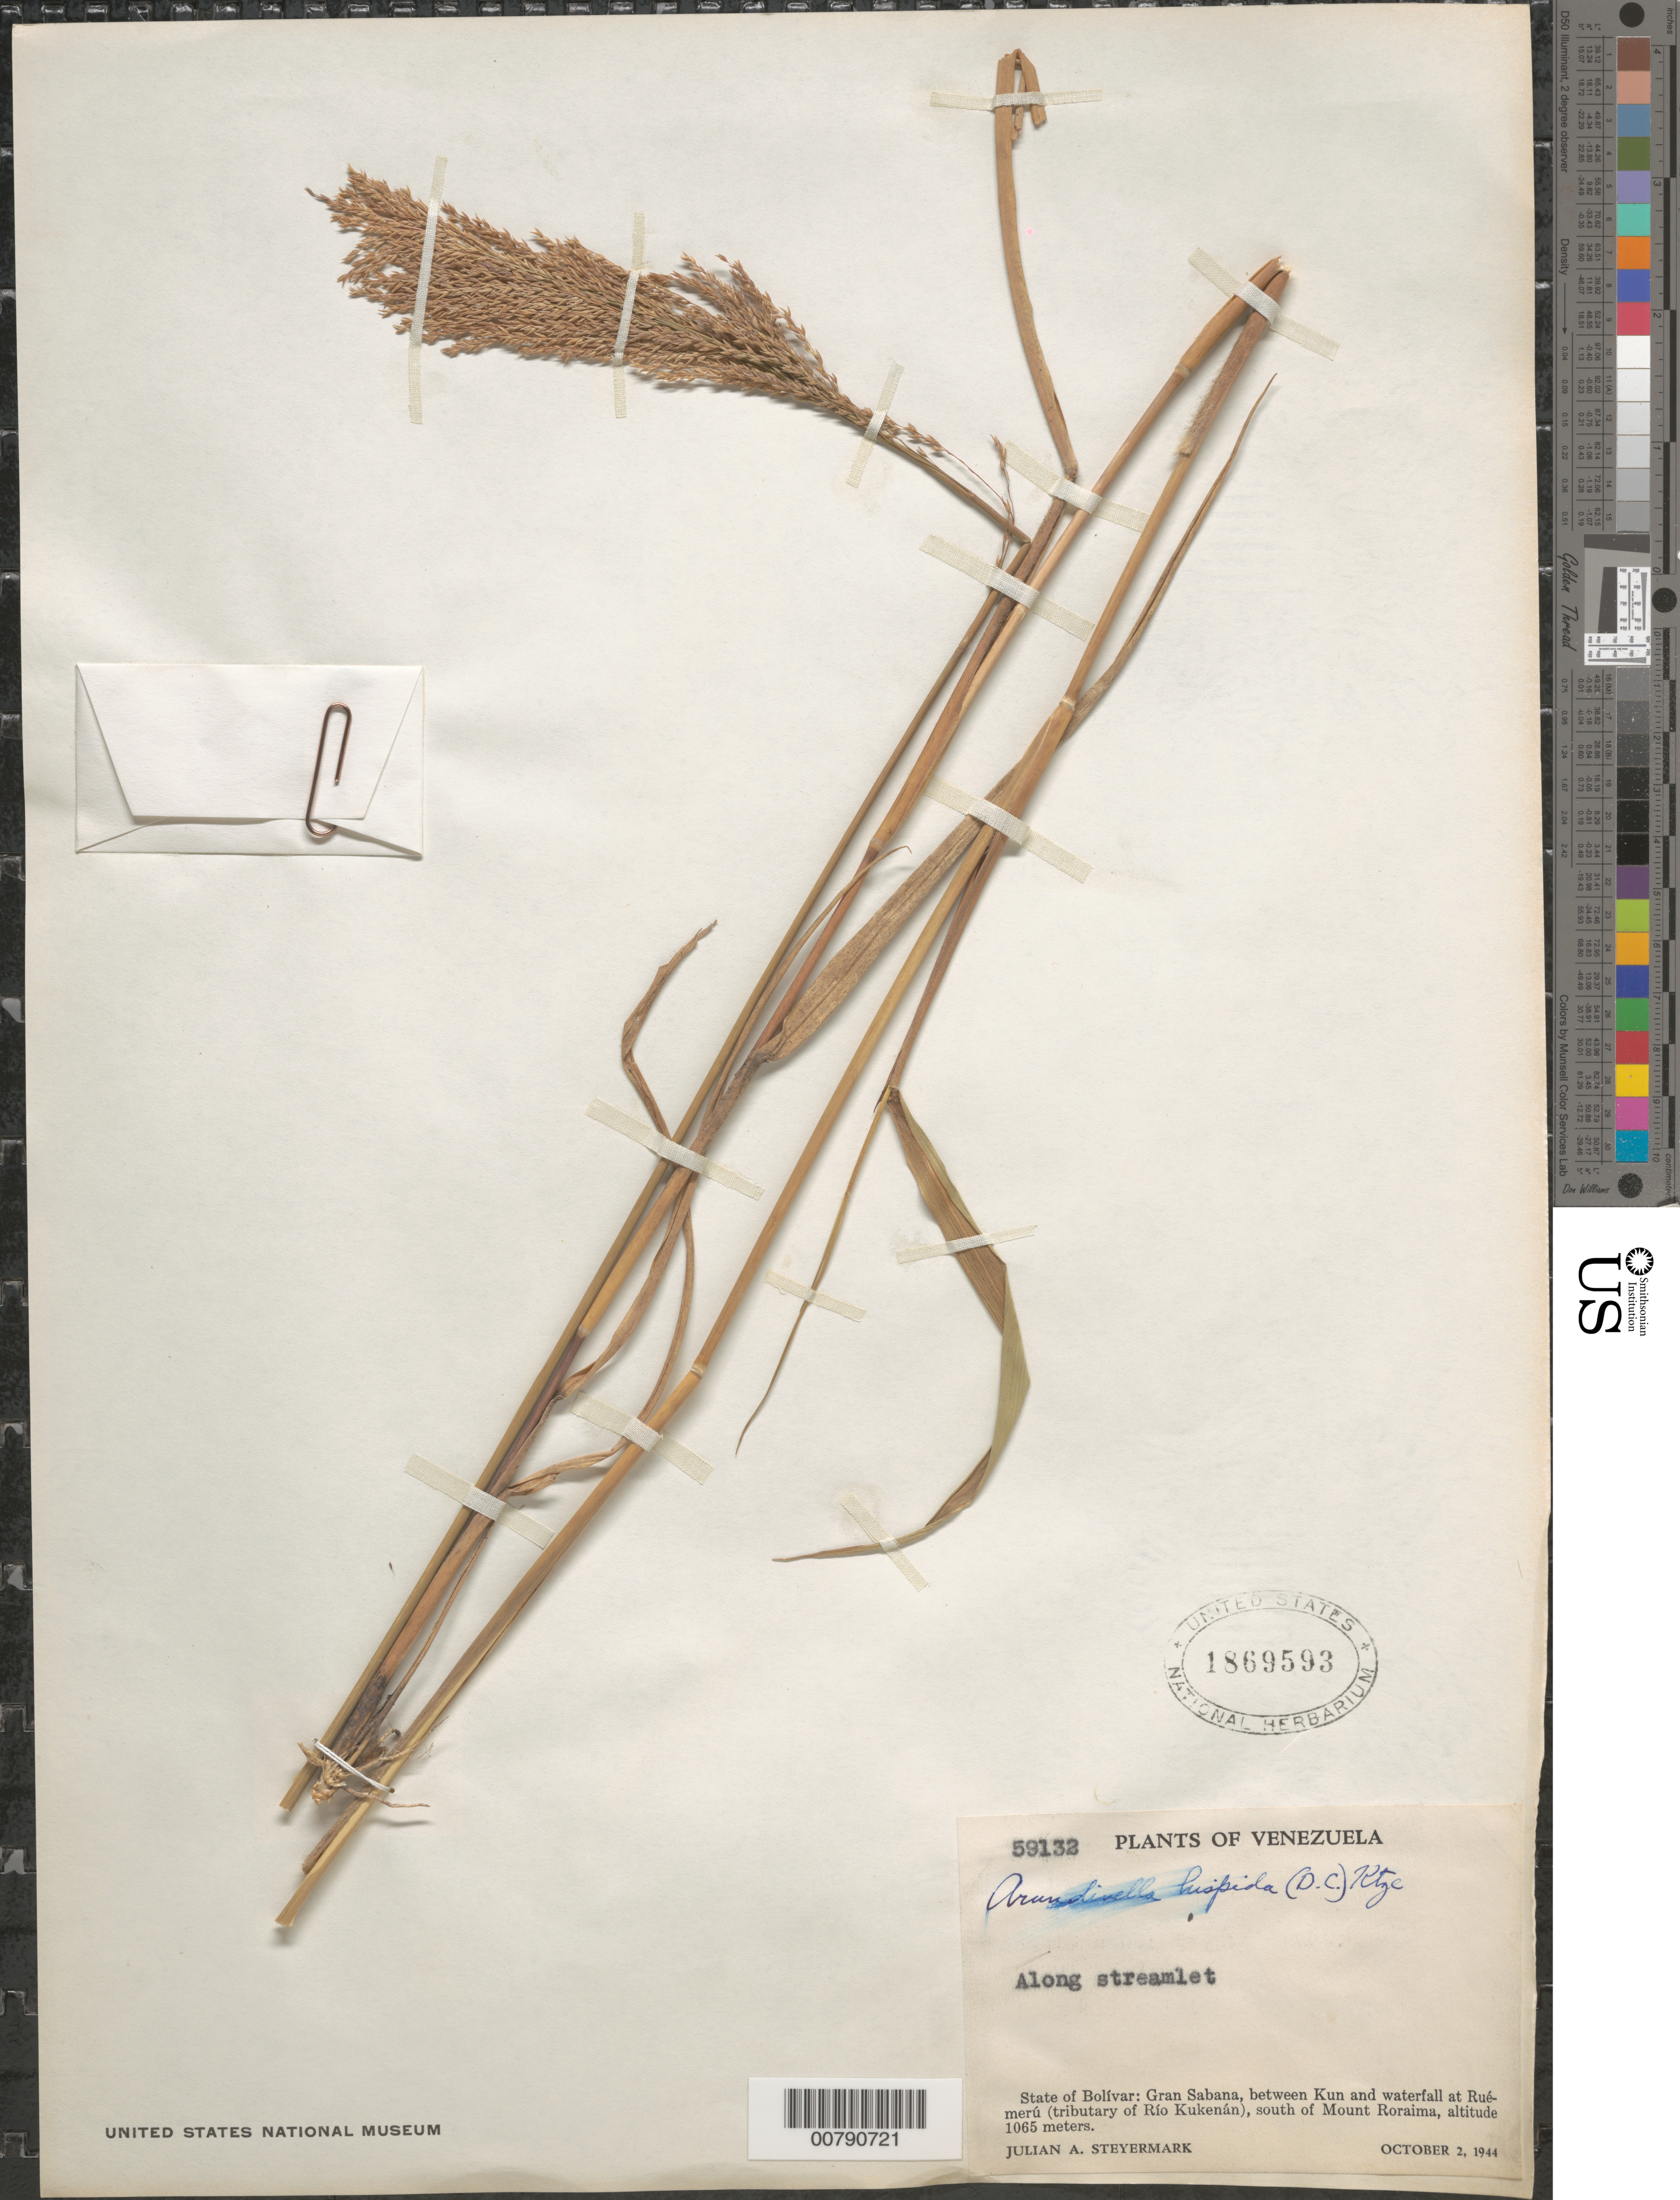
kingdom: Plantae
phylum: Tracheophyta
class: Liliopsida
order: Poales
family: Poaceae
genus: Arundinella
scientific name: Arundinella hispida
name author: (Humb. & Bonpl. ex Willd.) Kuntze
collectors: J. Steyermark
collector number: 59132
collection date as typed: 2-Oct-44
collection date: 1944-10-02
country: Venezuela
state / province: Bolívar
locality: Gran Sabana, between Kun and waterfall at Rué-merú (trib. Río Kukenán), south of Mt. Roraima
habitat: Along streamlet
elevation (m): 1065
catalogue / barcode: US 1869593